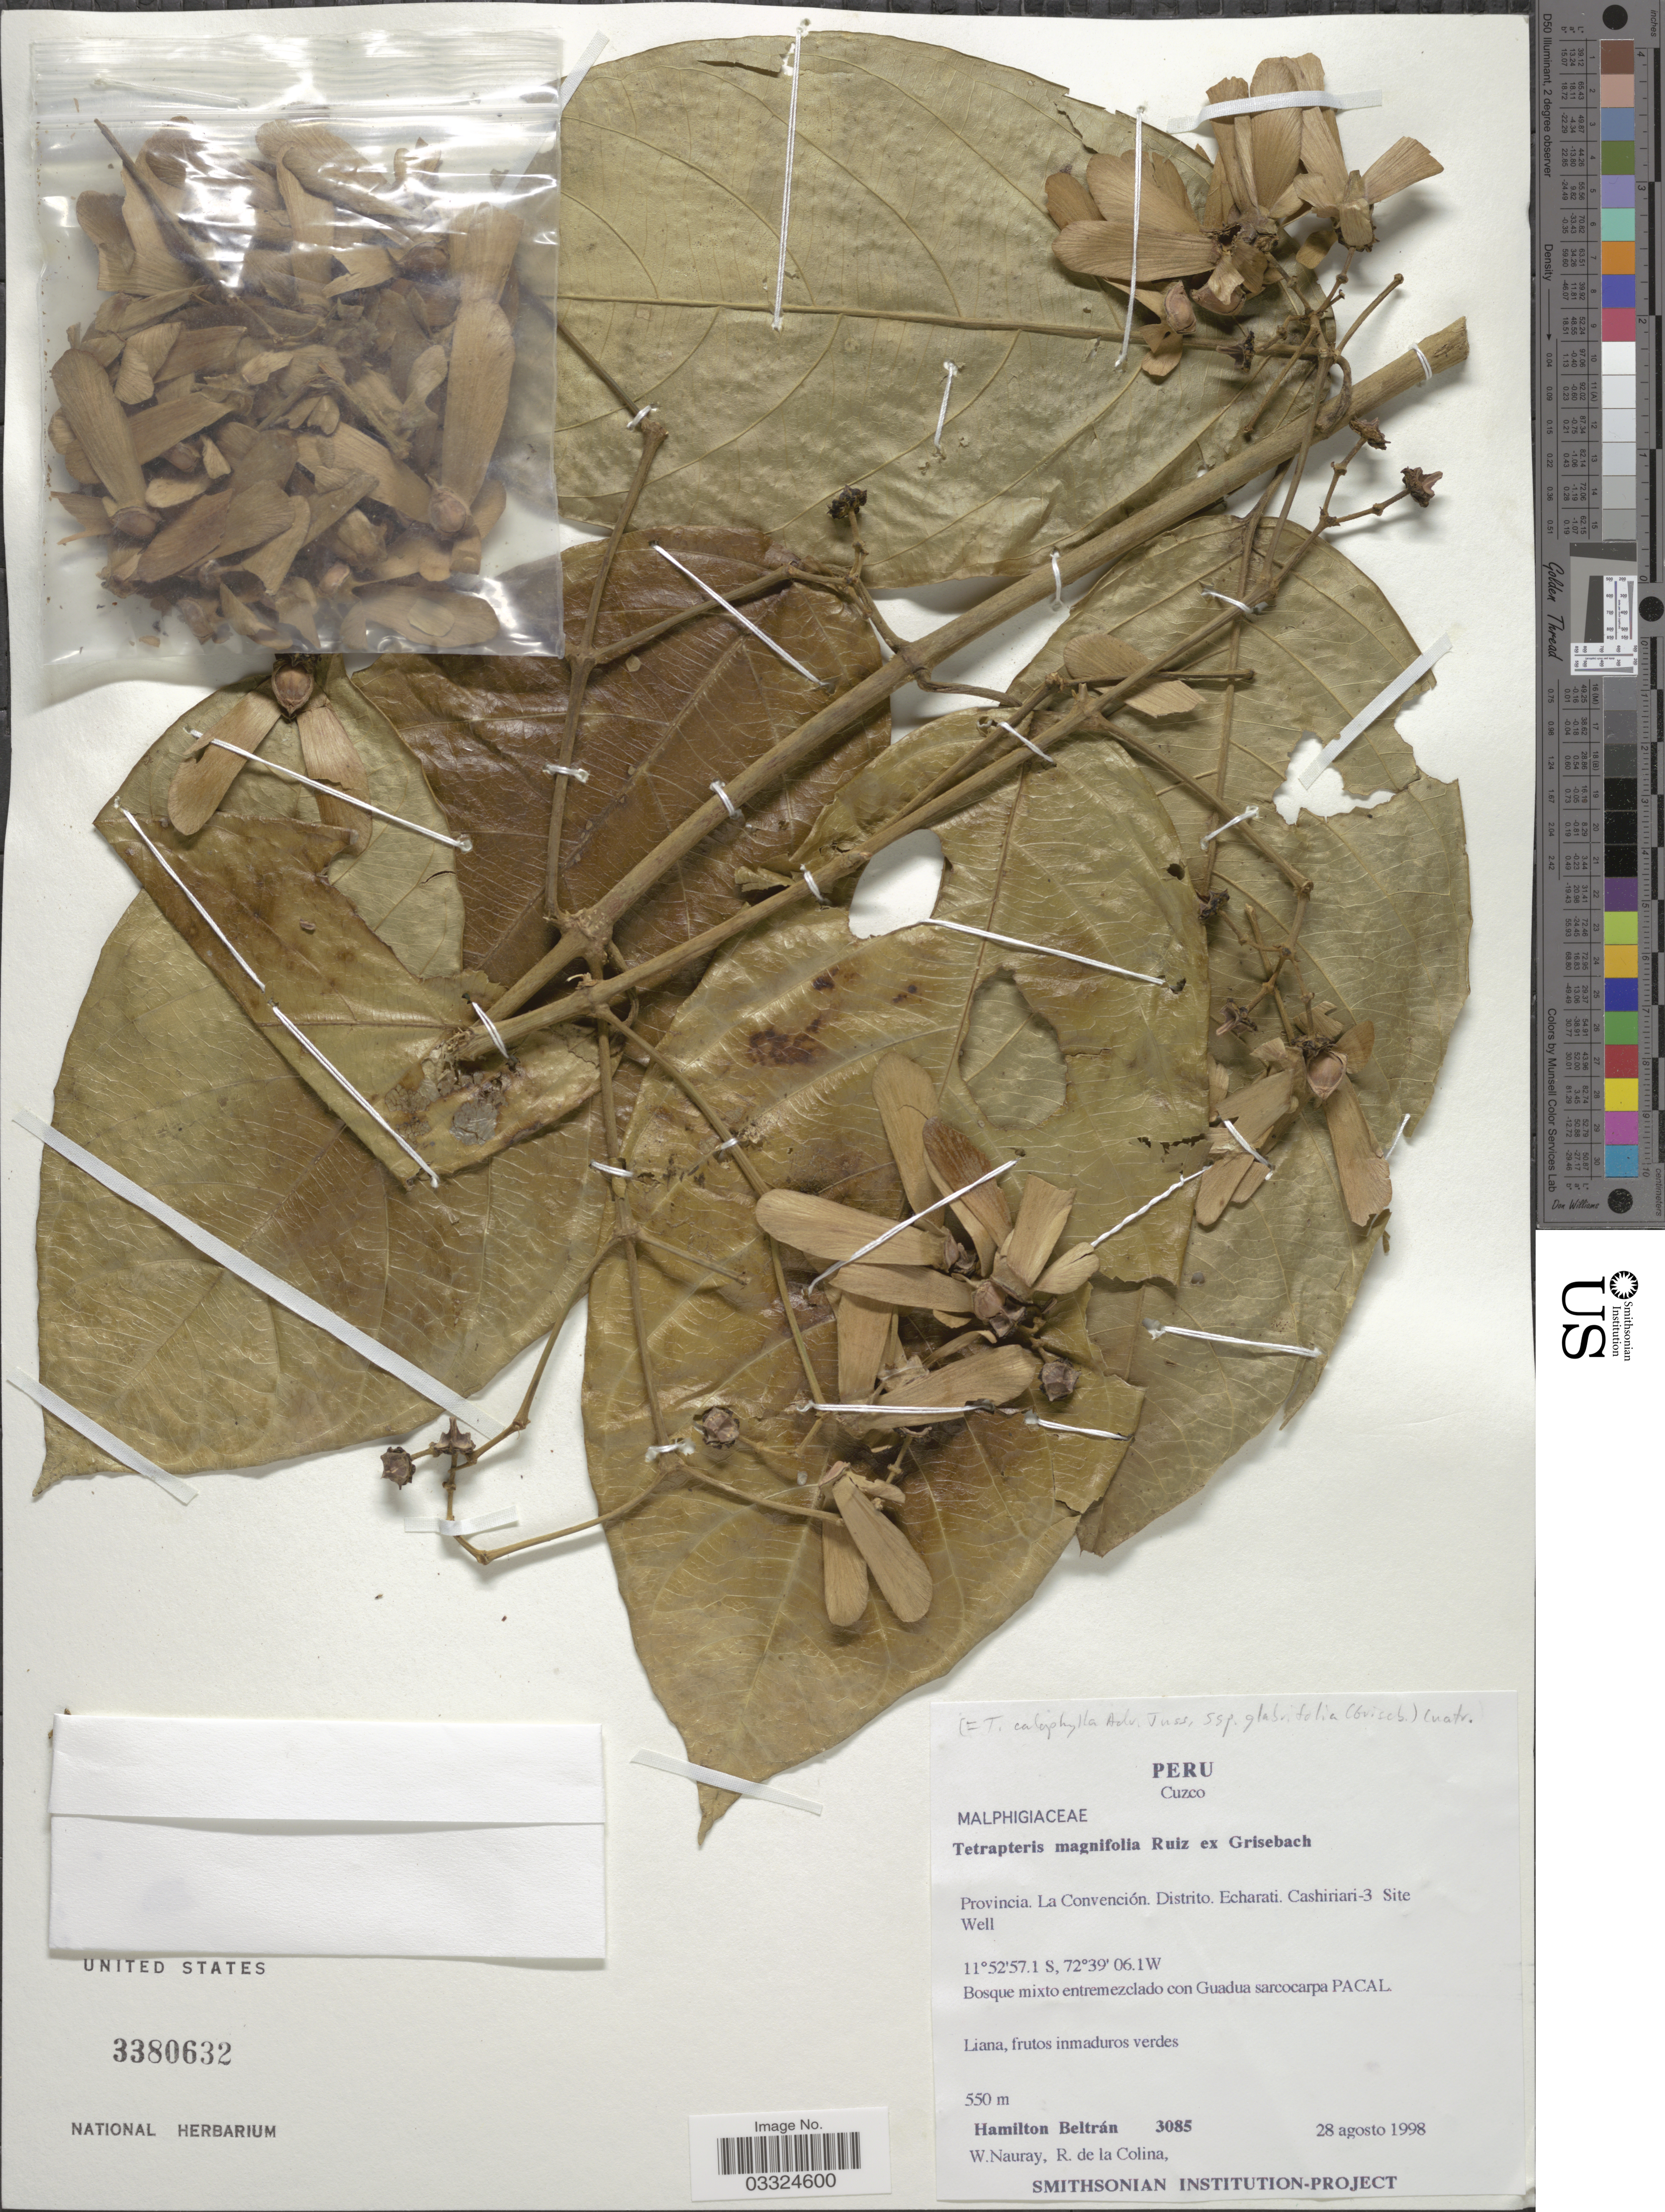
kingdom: Plantae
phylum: Tracheophyta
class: Magnoliopsida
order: Malpighiales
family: Malpighiaceae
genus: Tetrapterys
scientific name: Tetrapterys magnifolia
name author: Ruiz ex Griseb.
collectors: H. Beltran, W. Nauray & R. de La Colina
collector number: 3085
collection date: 1998-08-28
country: Peru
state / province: Cusco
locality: Cuzco. Provincia. La Convención. Distrito. Echarati. Cashiriari-3 Site Well.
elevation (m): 550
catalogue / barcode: US 3380632